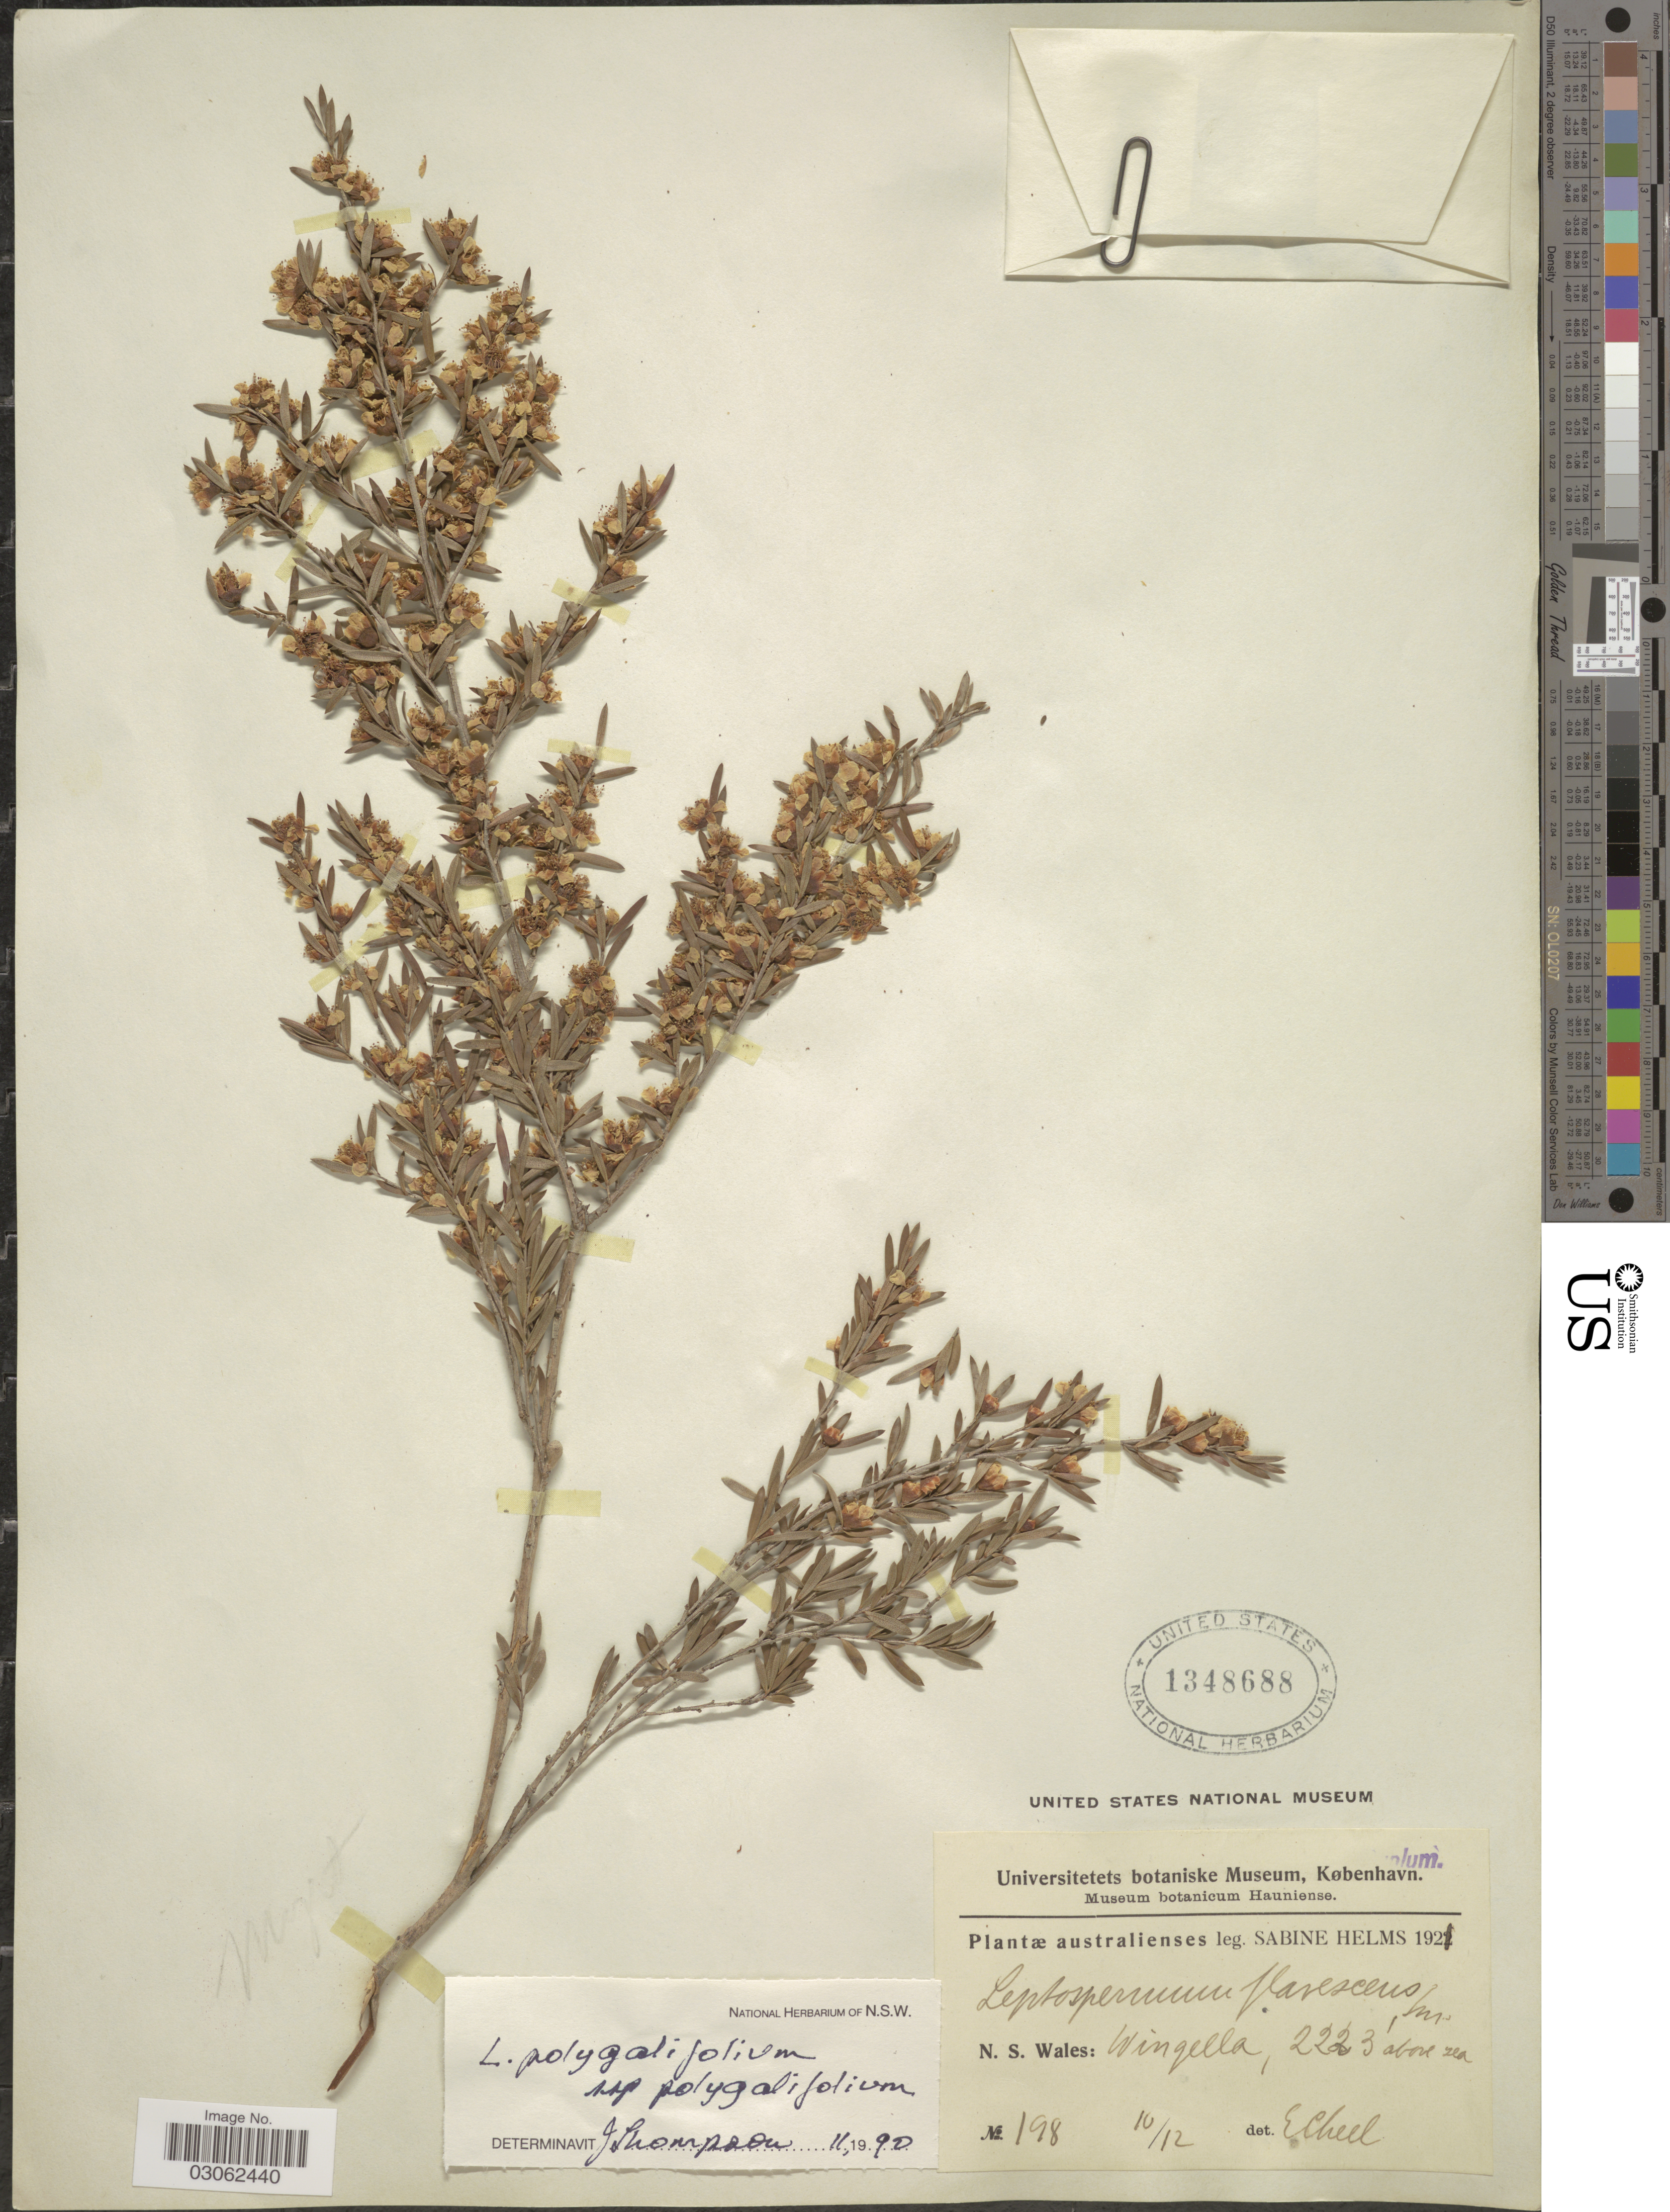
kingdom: Plantae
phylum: Tracheophyta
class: Magnoliopsida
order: Myrtales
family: Myrtaceae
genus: Leptospermum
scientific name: Leptospermum polygalifolium subsp. polygalifolium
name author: Salisb.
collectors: S. Helms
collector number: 198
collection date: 1921-12-10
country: Australia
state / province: New South Wales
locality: N. S. Wales: Wingella.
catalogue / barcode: US 1348688